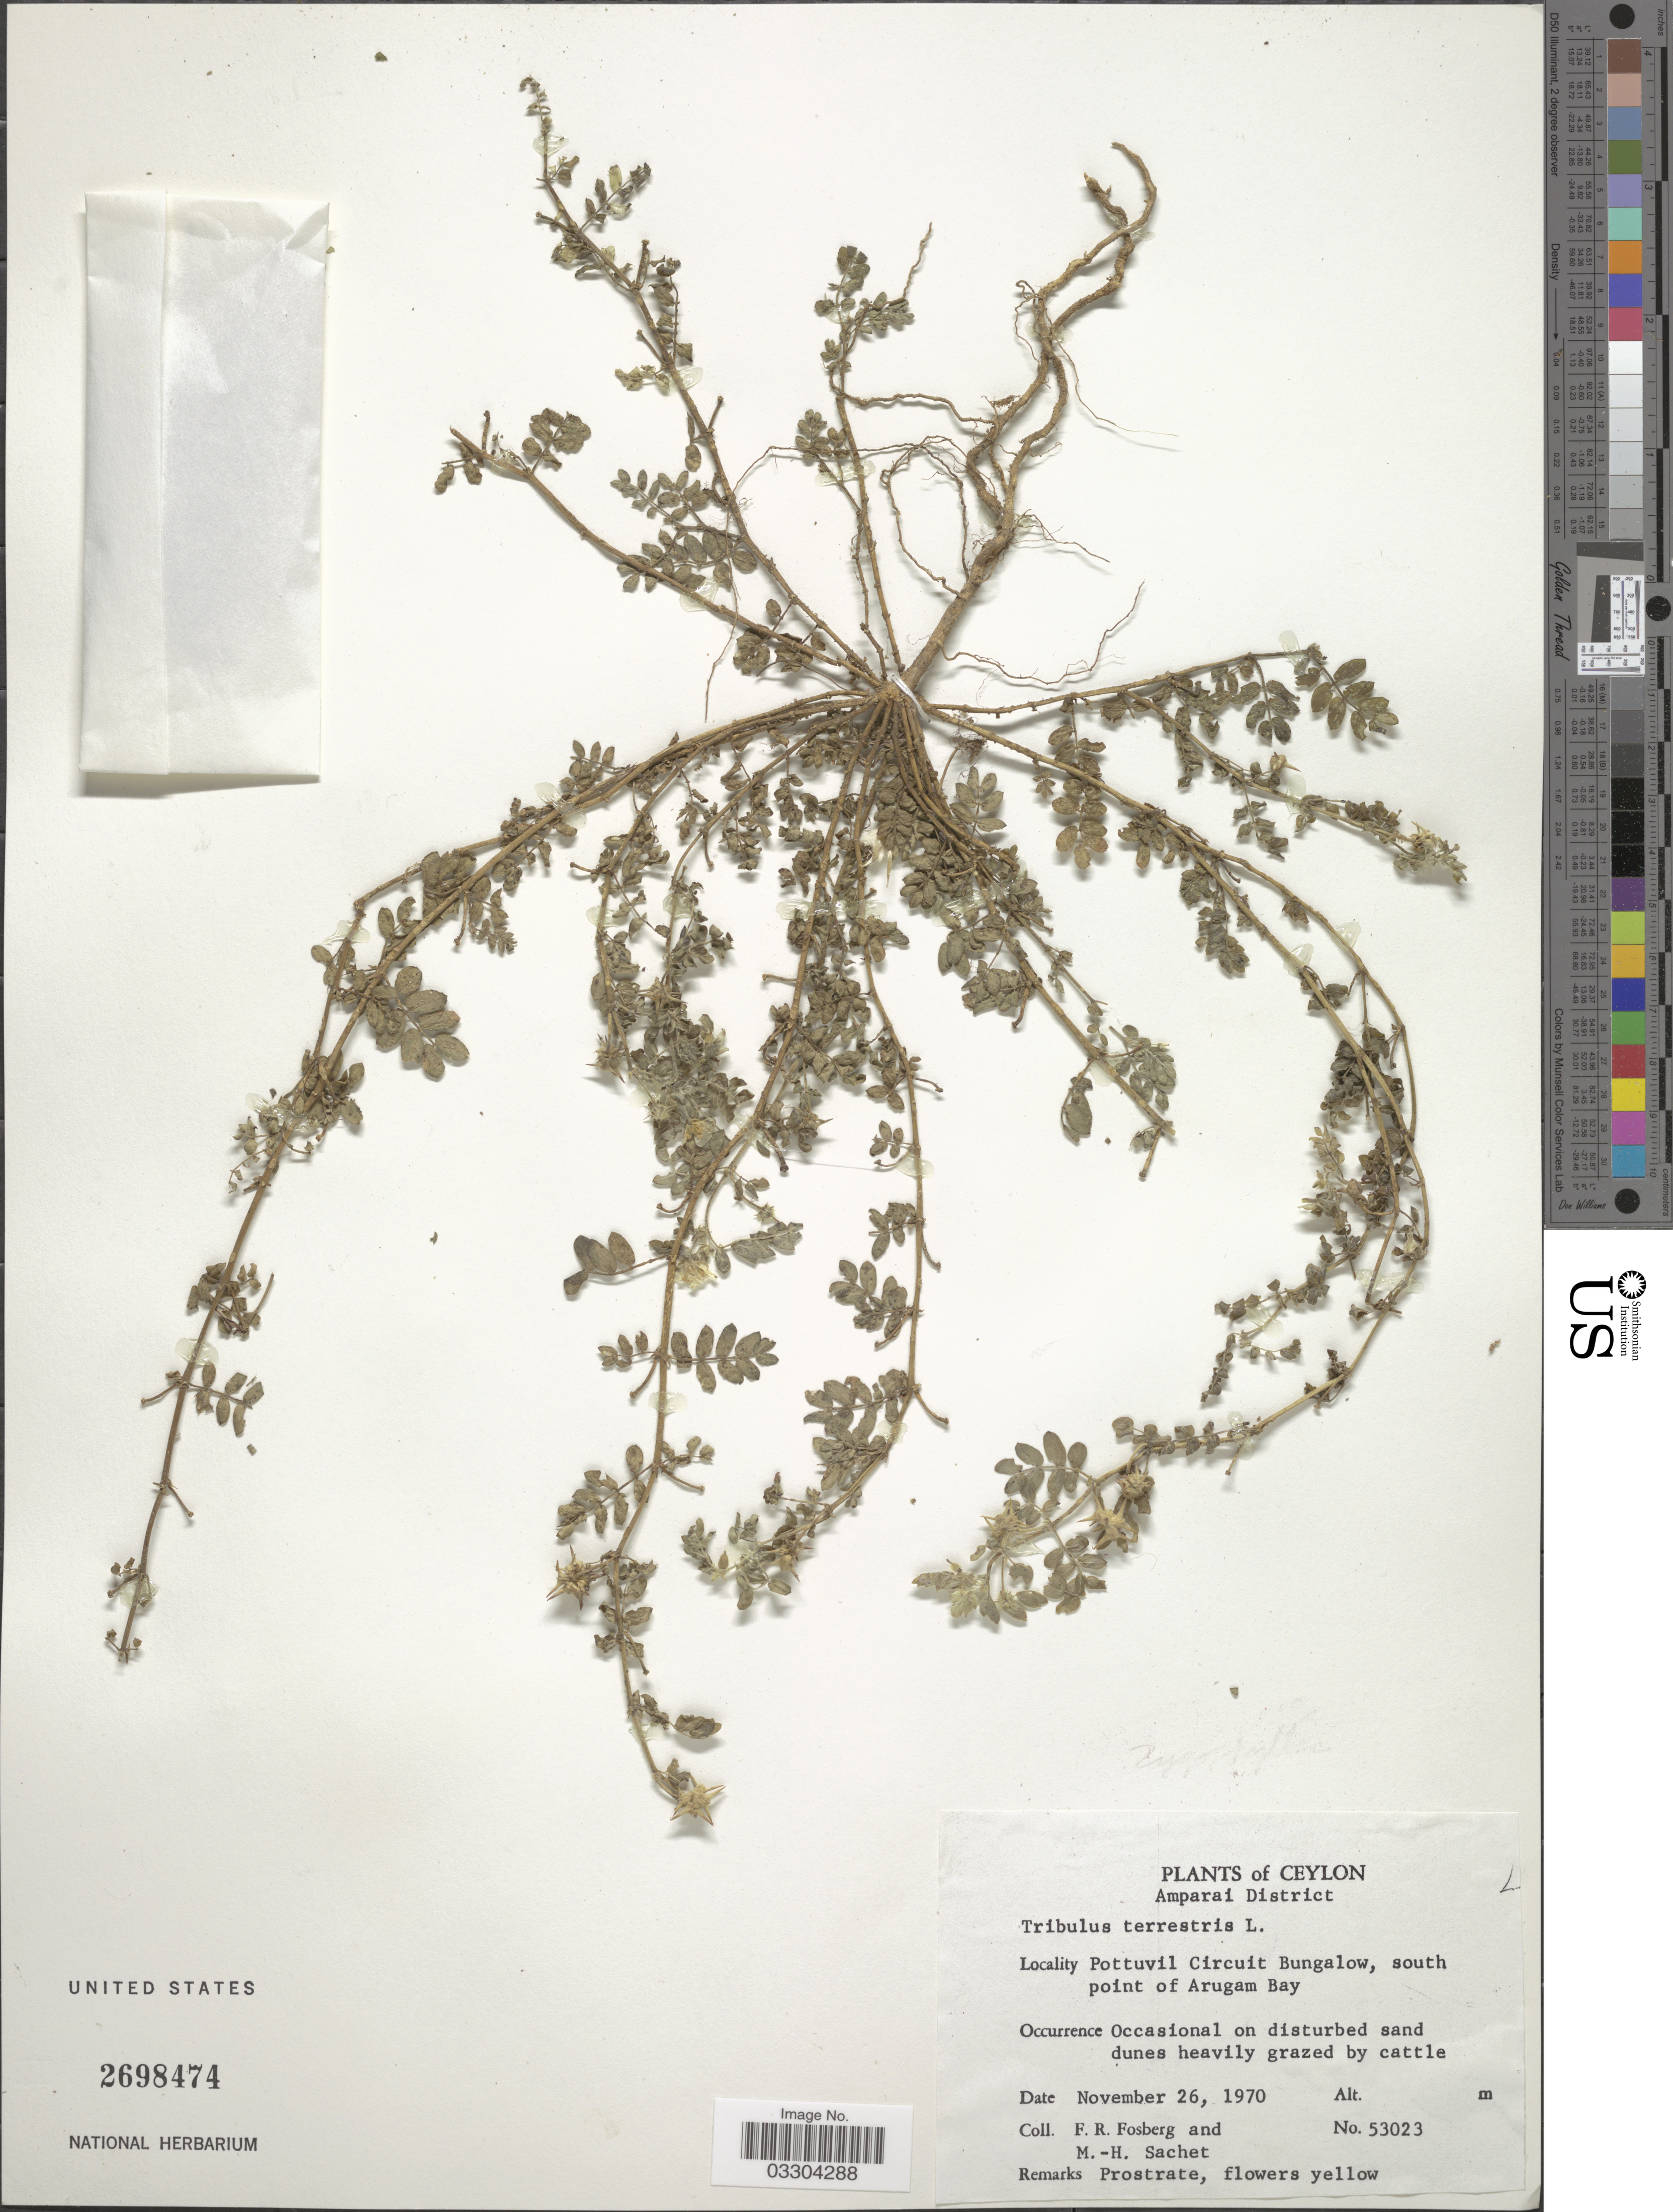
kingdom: Plantae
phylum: Tracheophyta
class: Magnoliopsida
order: Zygophyllales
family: Zygophyllaceae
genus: Tribulus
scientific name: Tribulus terrestris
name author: L.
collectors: F. R. Fosberg & M.-H. Sachet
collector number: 53023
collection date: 1970-11-26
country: Sri Lanka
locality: Ceylon. Amparai District. Pottuvil Circuit Bungalow, south point of Arugam Bay.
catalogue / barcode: US 2698474